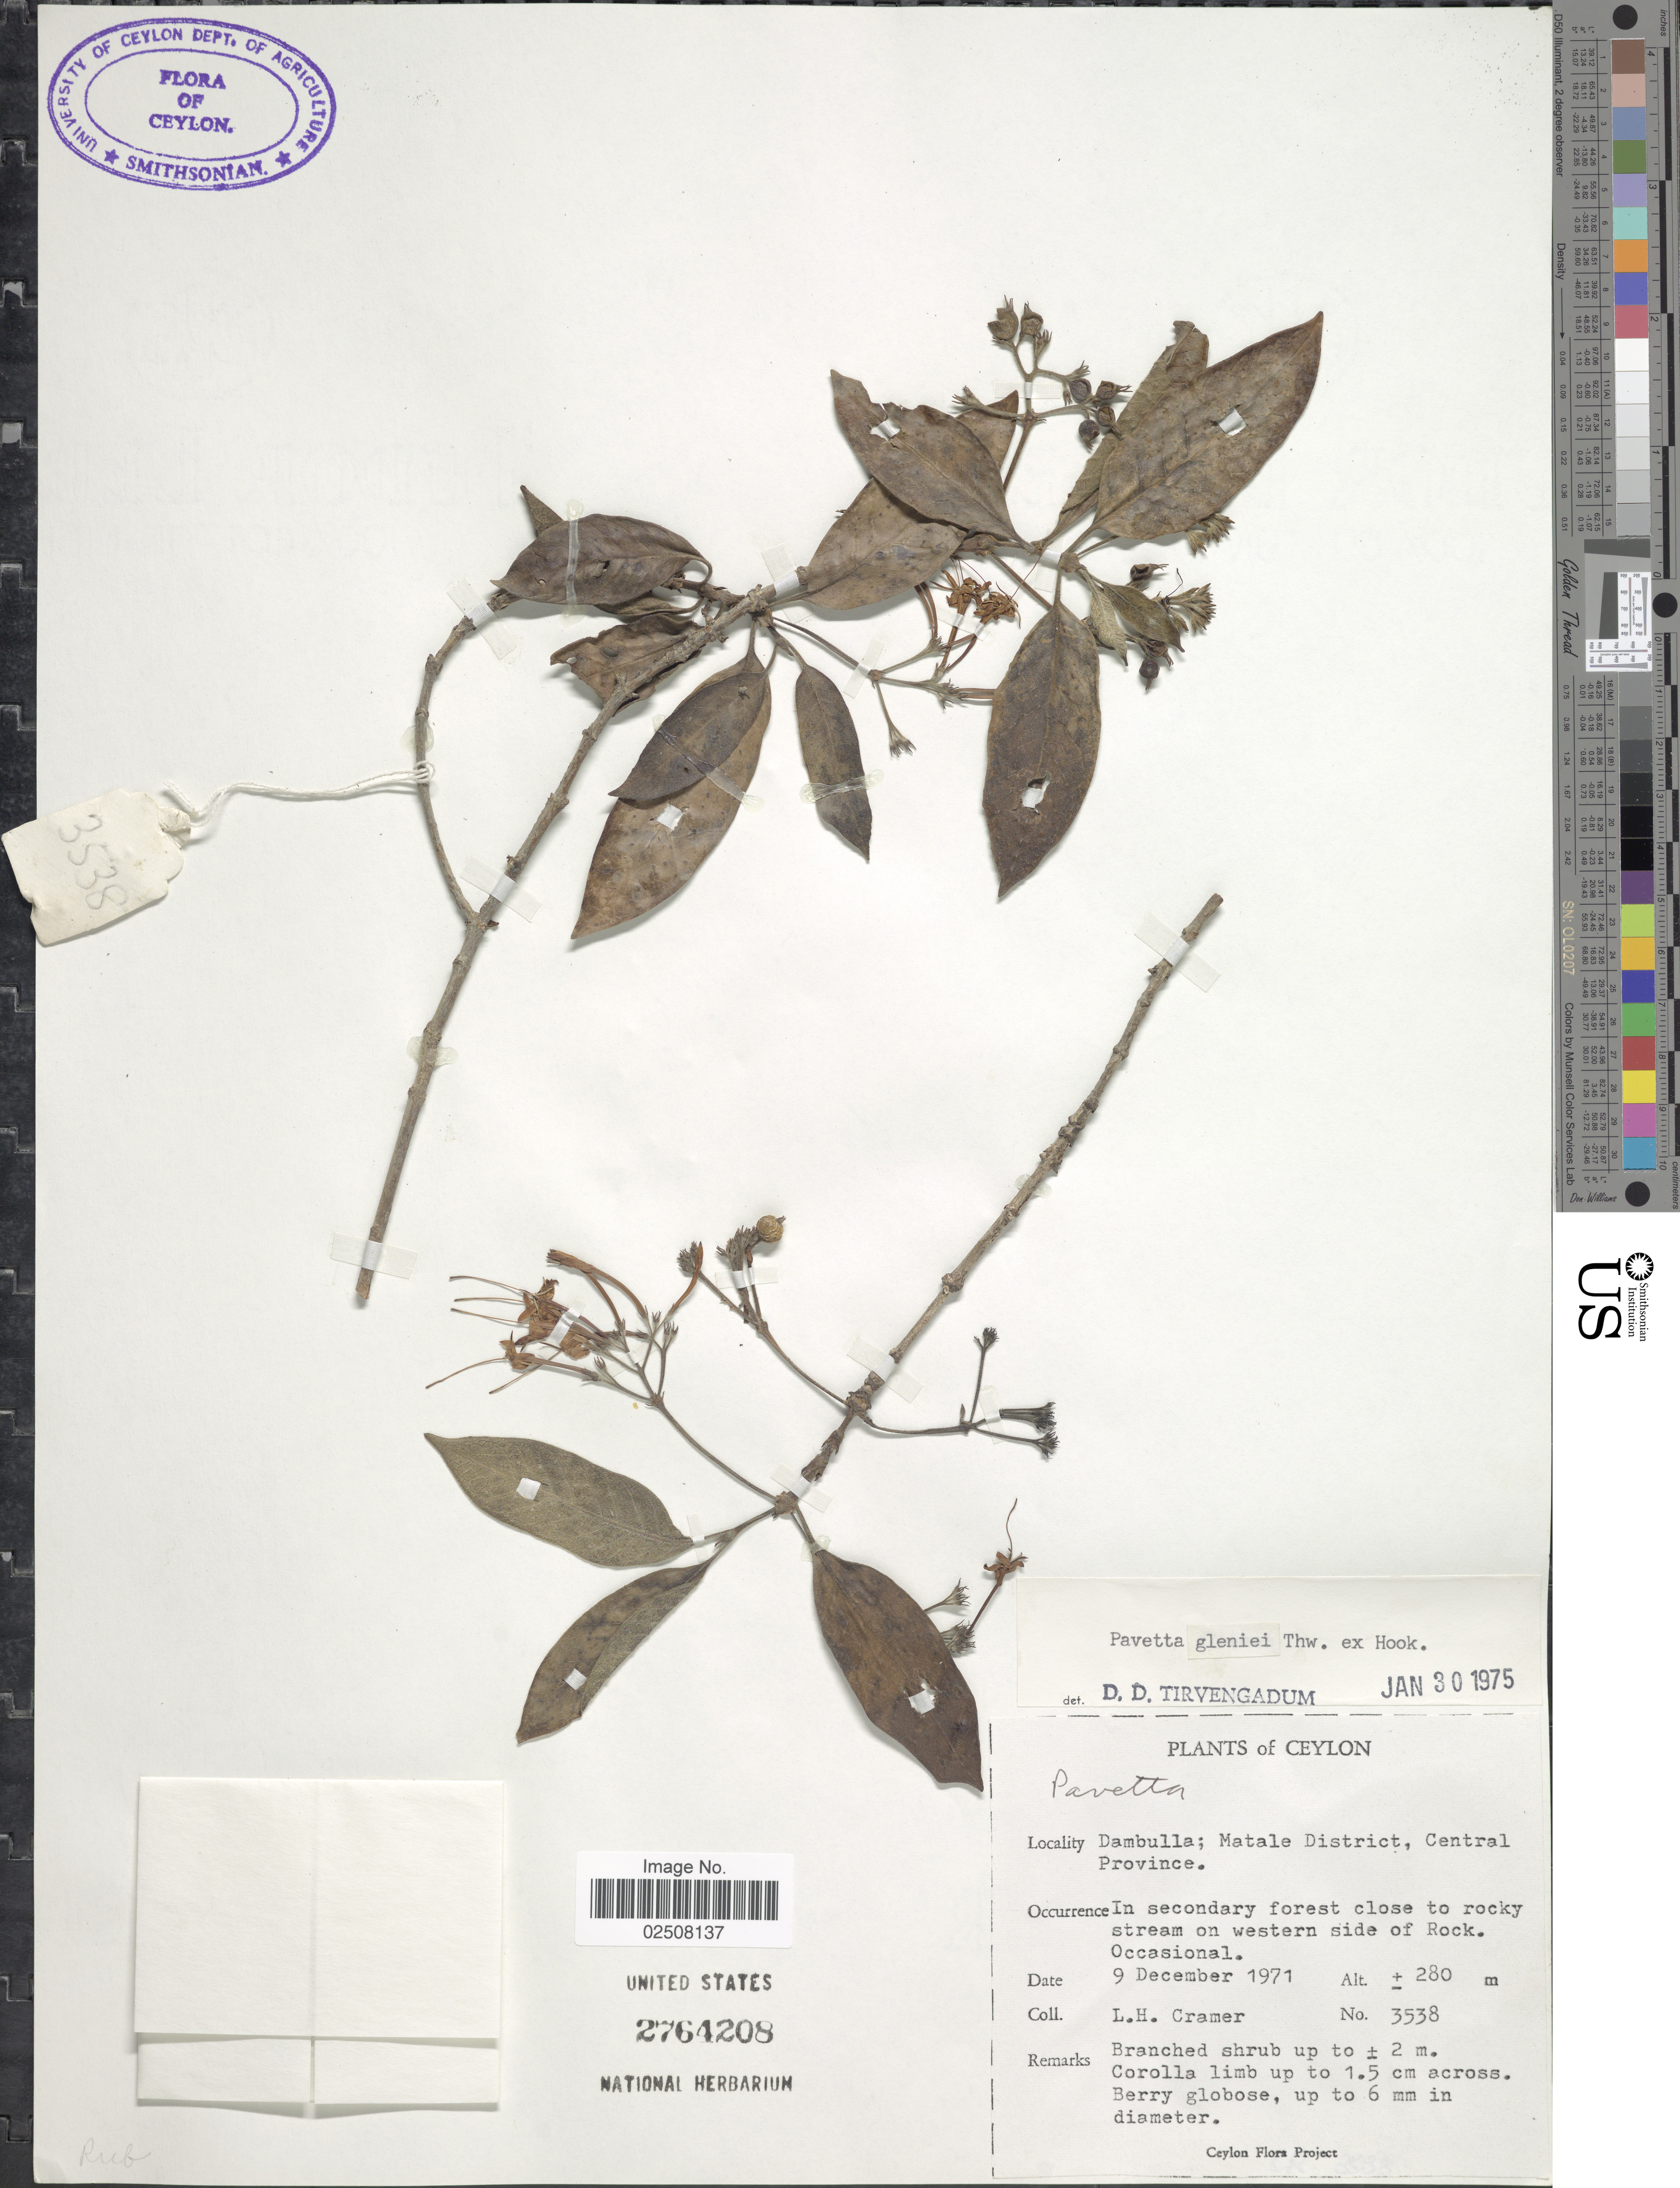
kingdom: Plantae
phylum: Tracheophyta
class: Magnoliopsida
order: Gentianales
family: Rubiaceae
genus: Pavetta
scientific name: Pavetta gleniei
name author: Thwaites ex Hook. f.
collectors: L. H. Cramer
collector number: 3538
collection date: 1971-12-09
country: Sri Lanka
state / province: Central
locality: Ceylon, Dambulla, Matale District, In secondary forest close to rocky stream on western side of Rock. Occasional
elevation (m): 280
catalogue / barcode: US 2764208